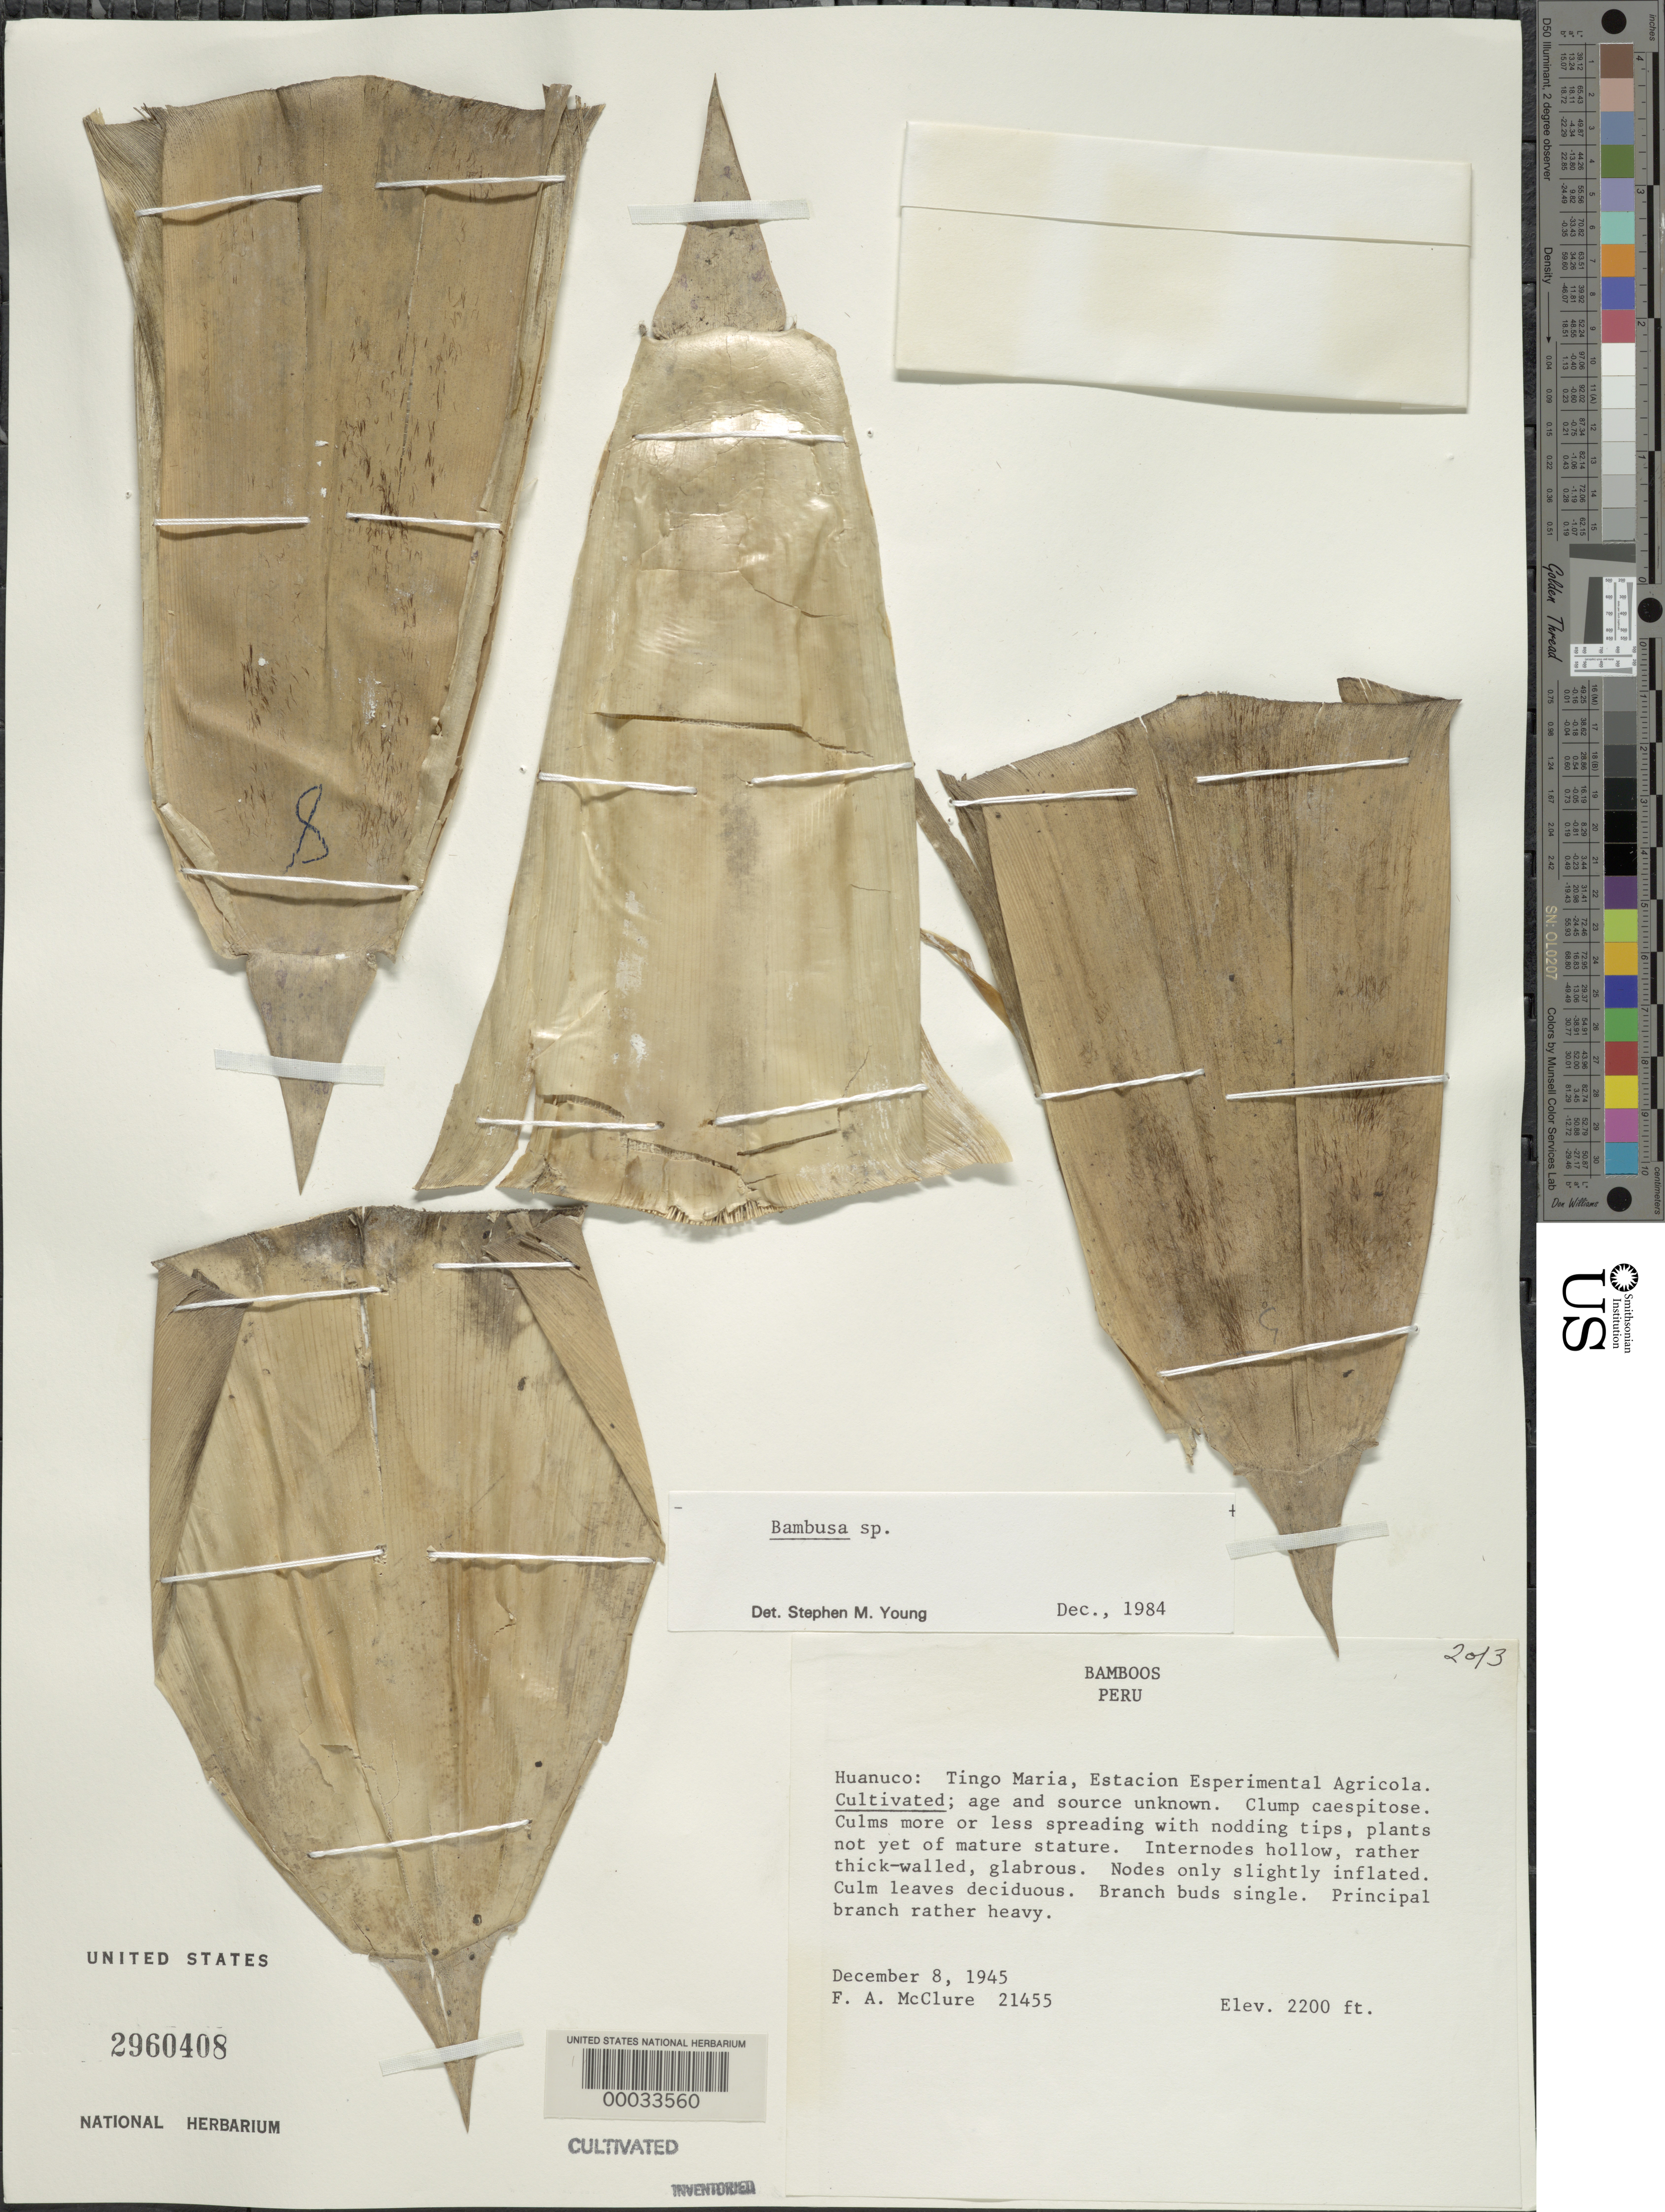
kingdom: Plantae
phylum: Tracheophyta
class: Liliopsida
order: Poales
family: Poaceae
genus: Bambusa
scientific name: Bambusa sp.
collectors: F. A. McClure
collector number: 21455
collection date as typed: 08 Dec 1945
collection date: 1945-12-08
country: Peru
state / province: Huánuco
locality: Estación Experimental Agrícola Tingo María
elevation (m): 671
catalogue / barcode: US 2960408